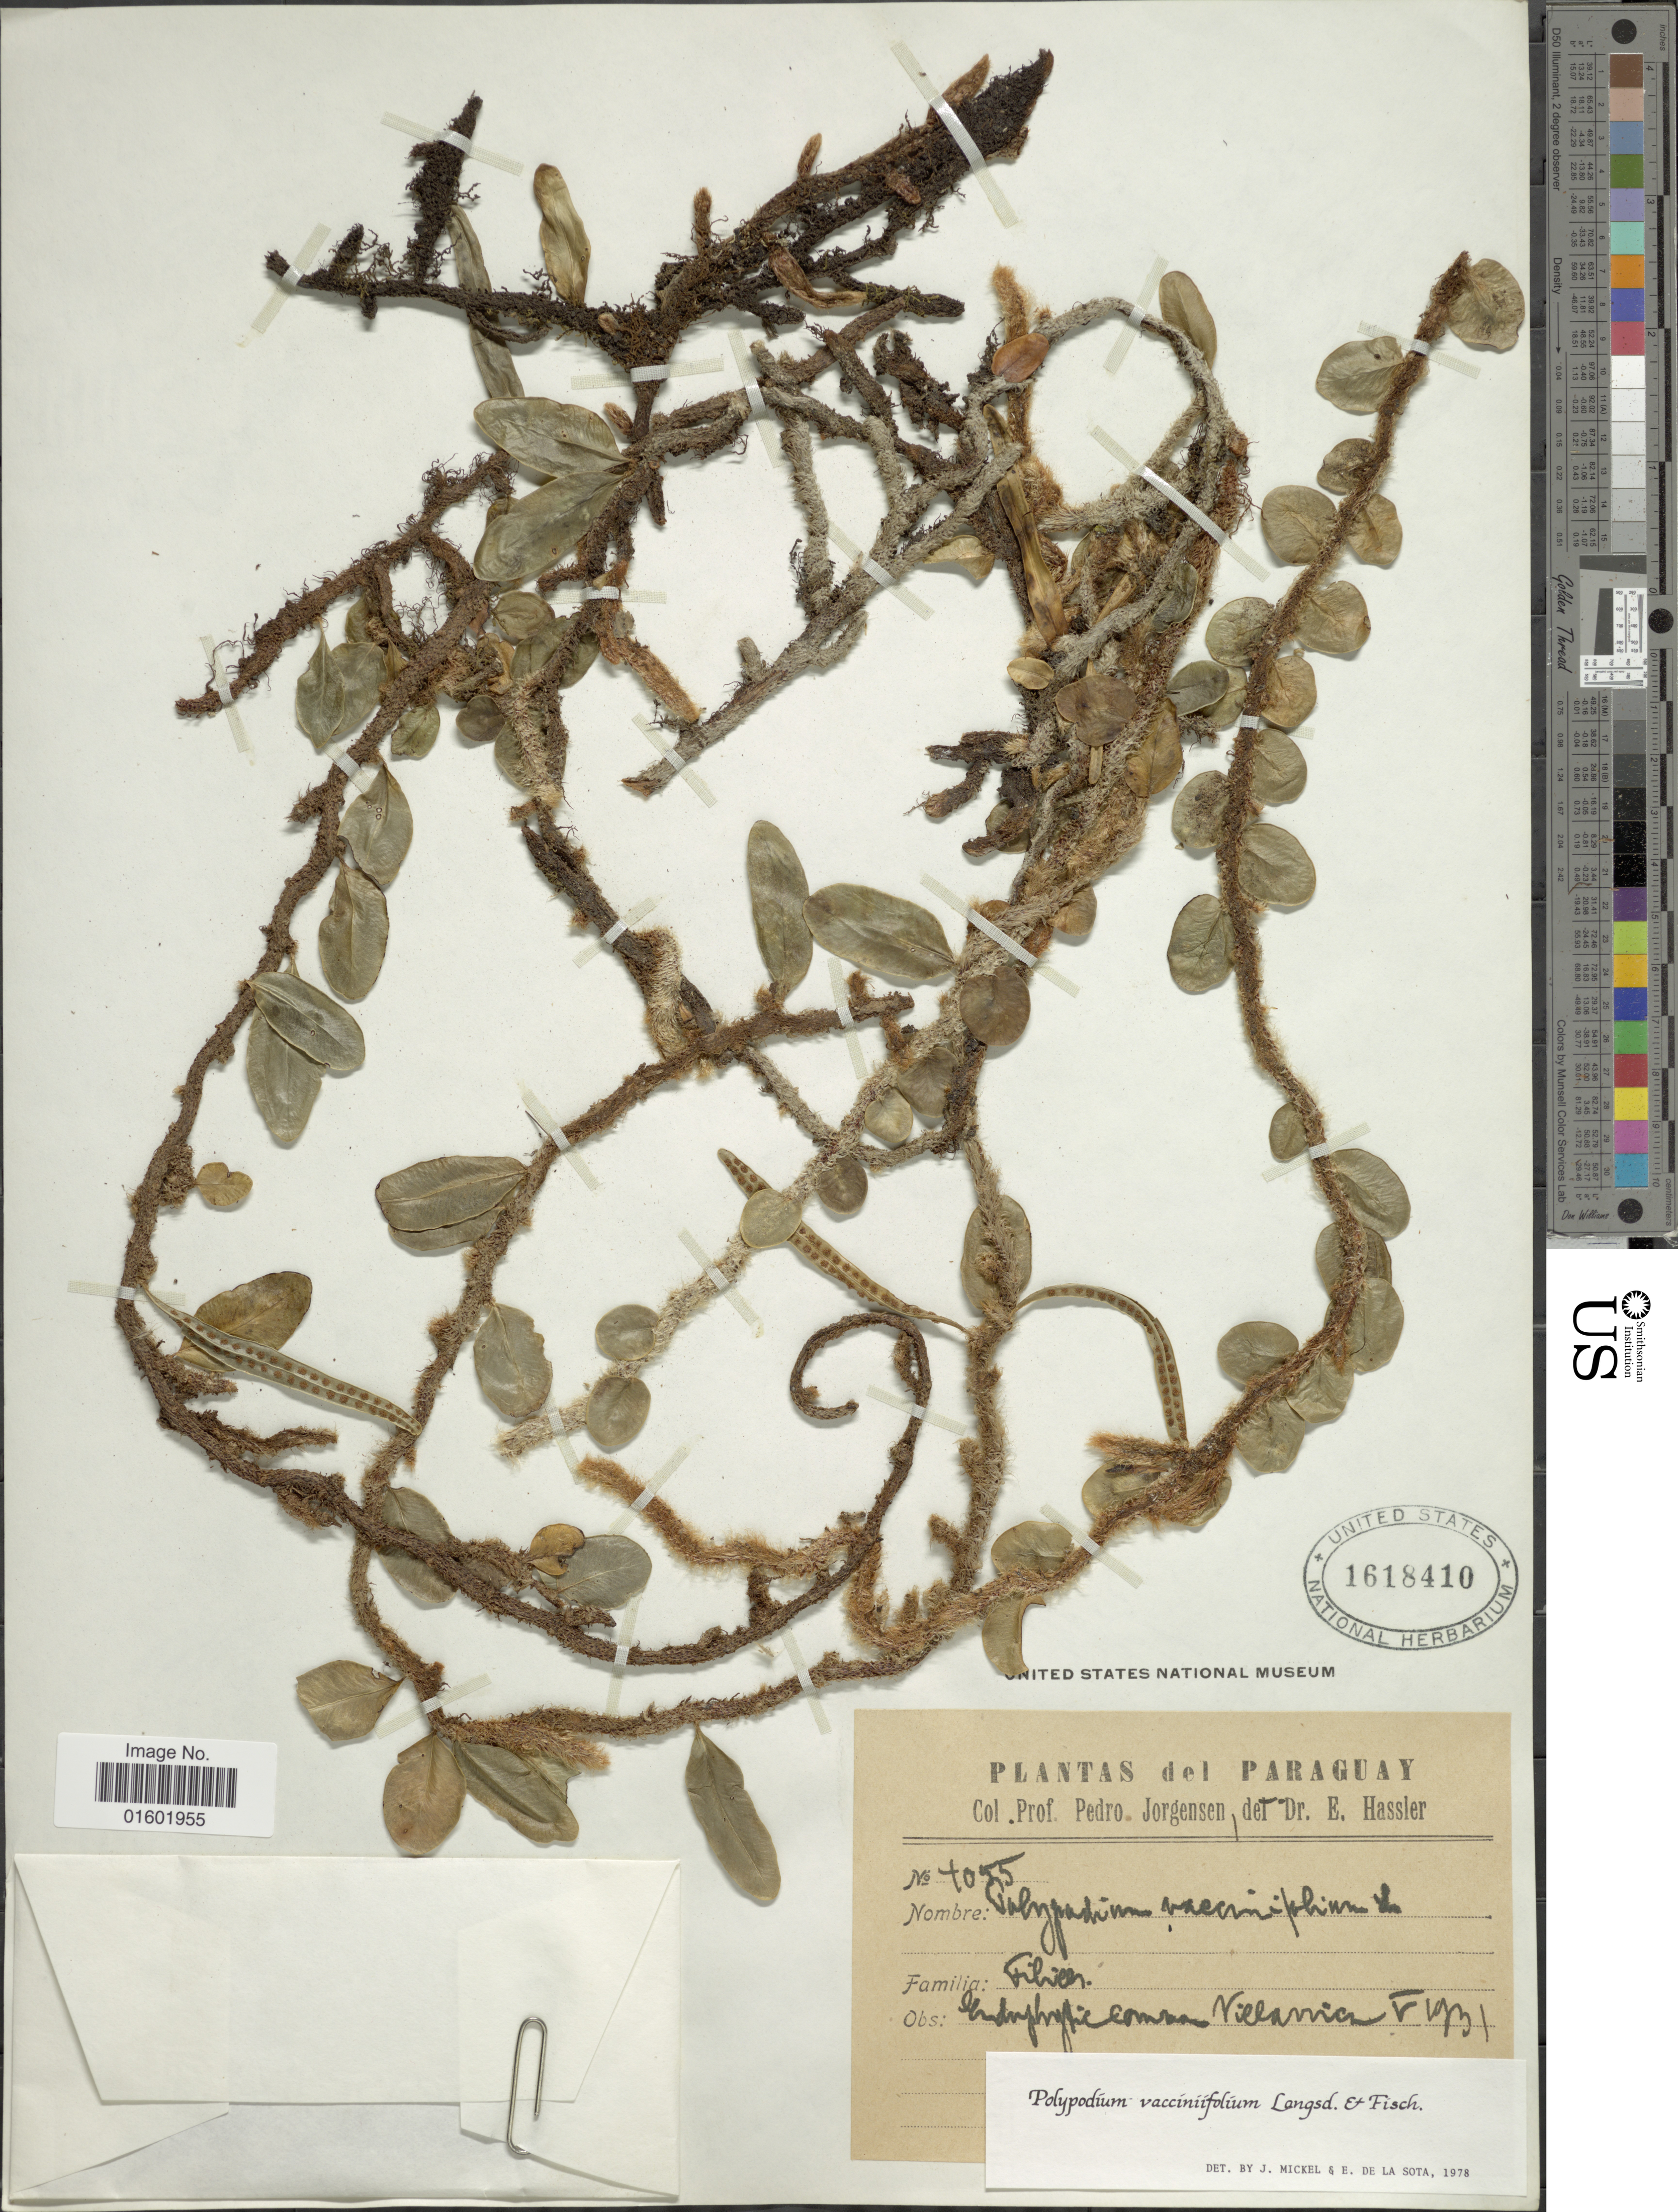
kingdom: Plantae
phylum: Tracheophyta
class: Polypodiopsida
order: Polypodiales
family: Polypodiaceae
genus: Microgramma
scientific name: Microgramma vaccinifolia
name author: (Langsd. & Fisch.) Copel.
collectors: P. M. Jørgensen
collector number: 7055*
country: Paraguay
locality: Villarrica.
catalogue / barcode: US 1618410